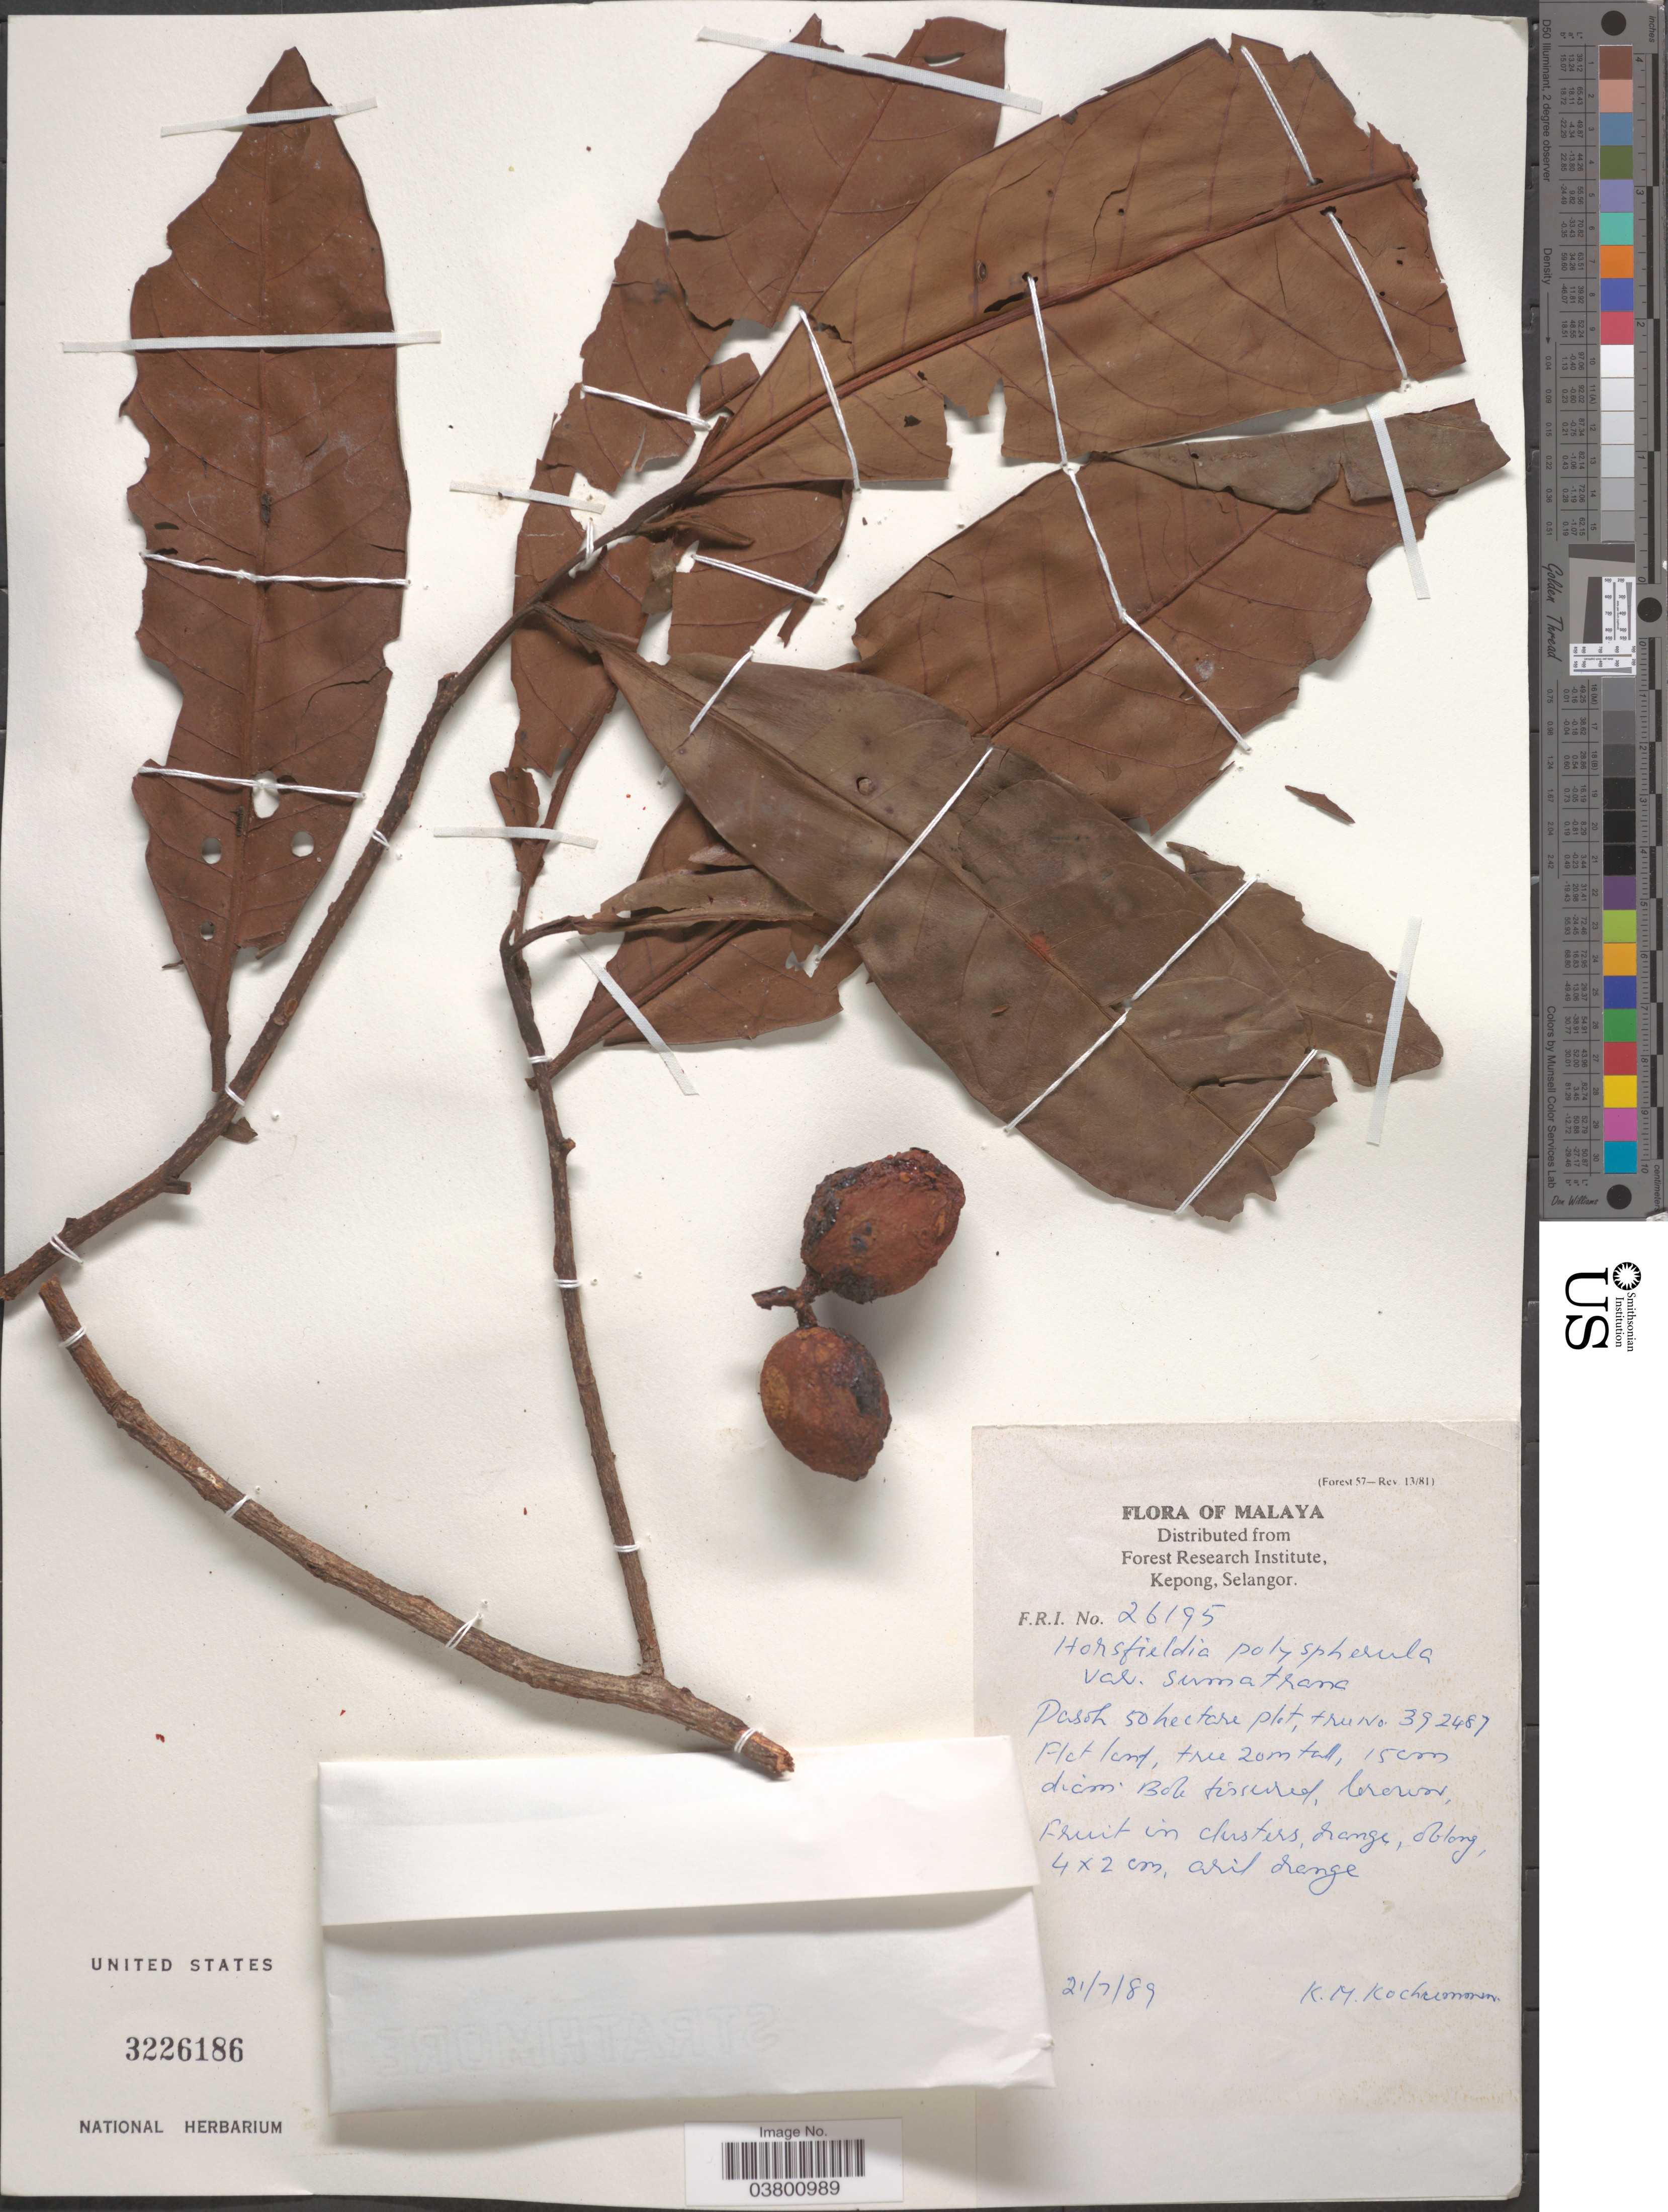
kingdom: Plantae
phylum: Tracheophyta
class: Magnoliopsida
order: Magnoliales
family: Myristicaceae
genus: Horsfieldia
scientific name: Horsfieldia polyspherula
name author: (Hook. f.) J. Sinclair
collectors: K. Kochummen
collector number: F.R.I. 26195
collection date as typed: Transcribed d/m/y: 21/7/89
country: Malaysia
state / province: Selangor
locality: Malaya. Pasoh 50 hectare plot.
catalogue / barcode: US 3226186